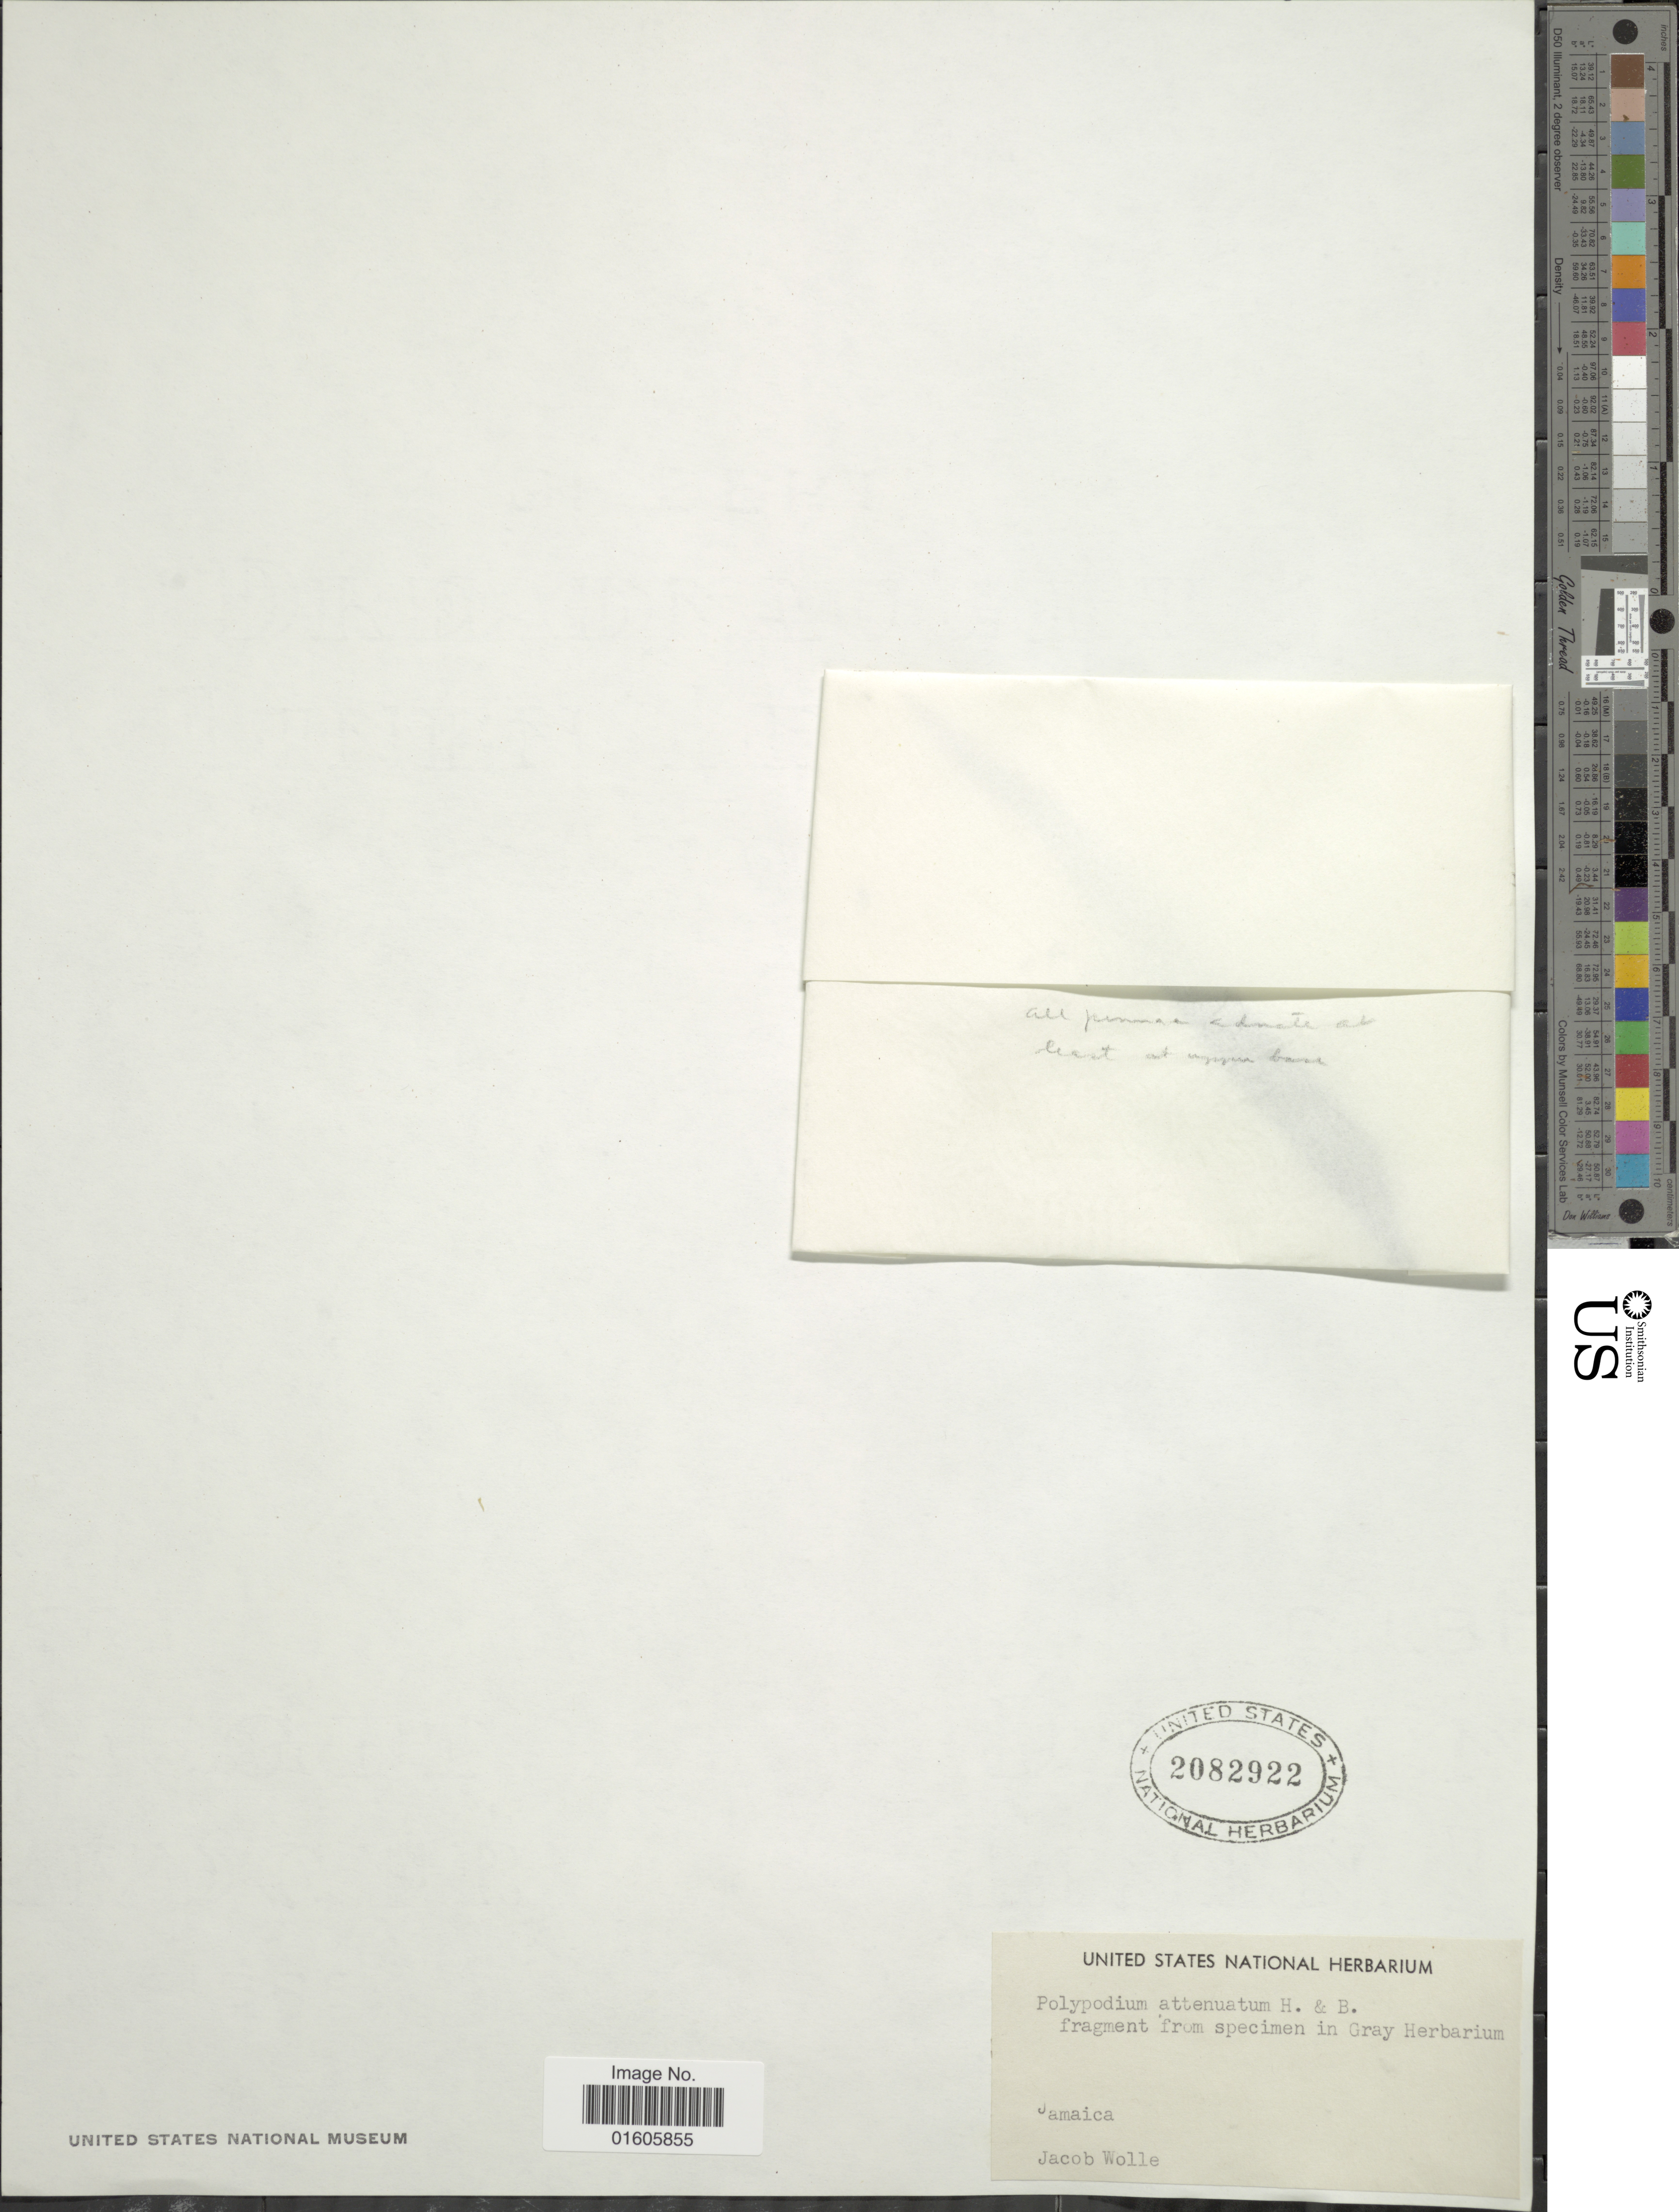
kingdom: Plantae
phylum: Tracheophyta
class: Polypodiopsida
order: Polypodiales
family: Polypodiaceae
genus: Serpocaulon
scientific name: Serpocaulon triseriale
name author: (Sw.) A.R. Sm.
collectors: J. Wolle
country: Jamaica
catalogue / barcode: US 2082922